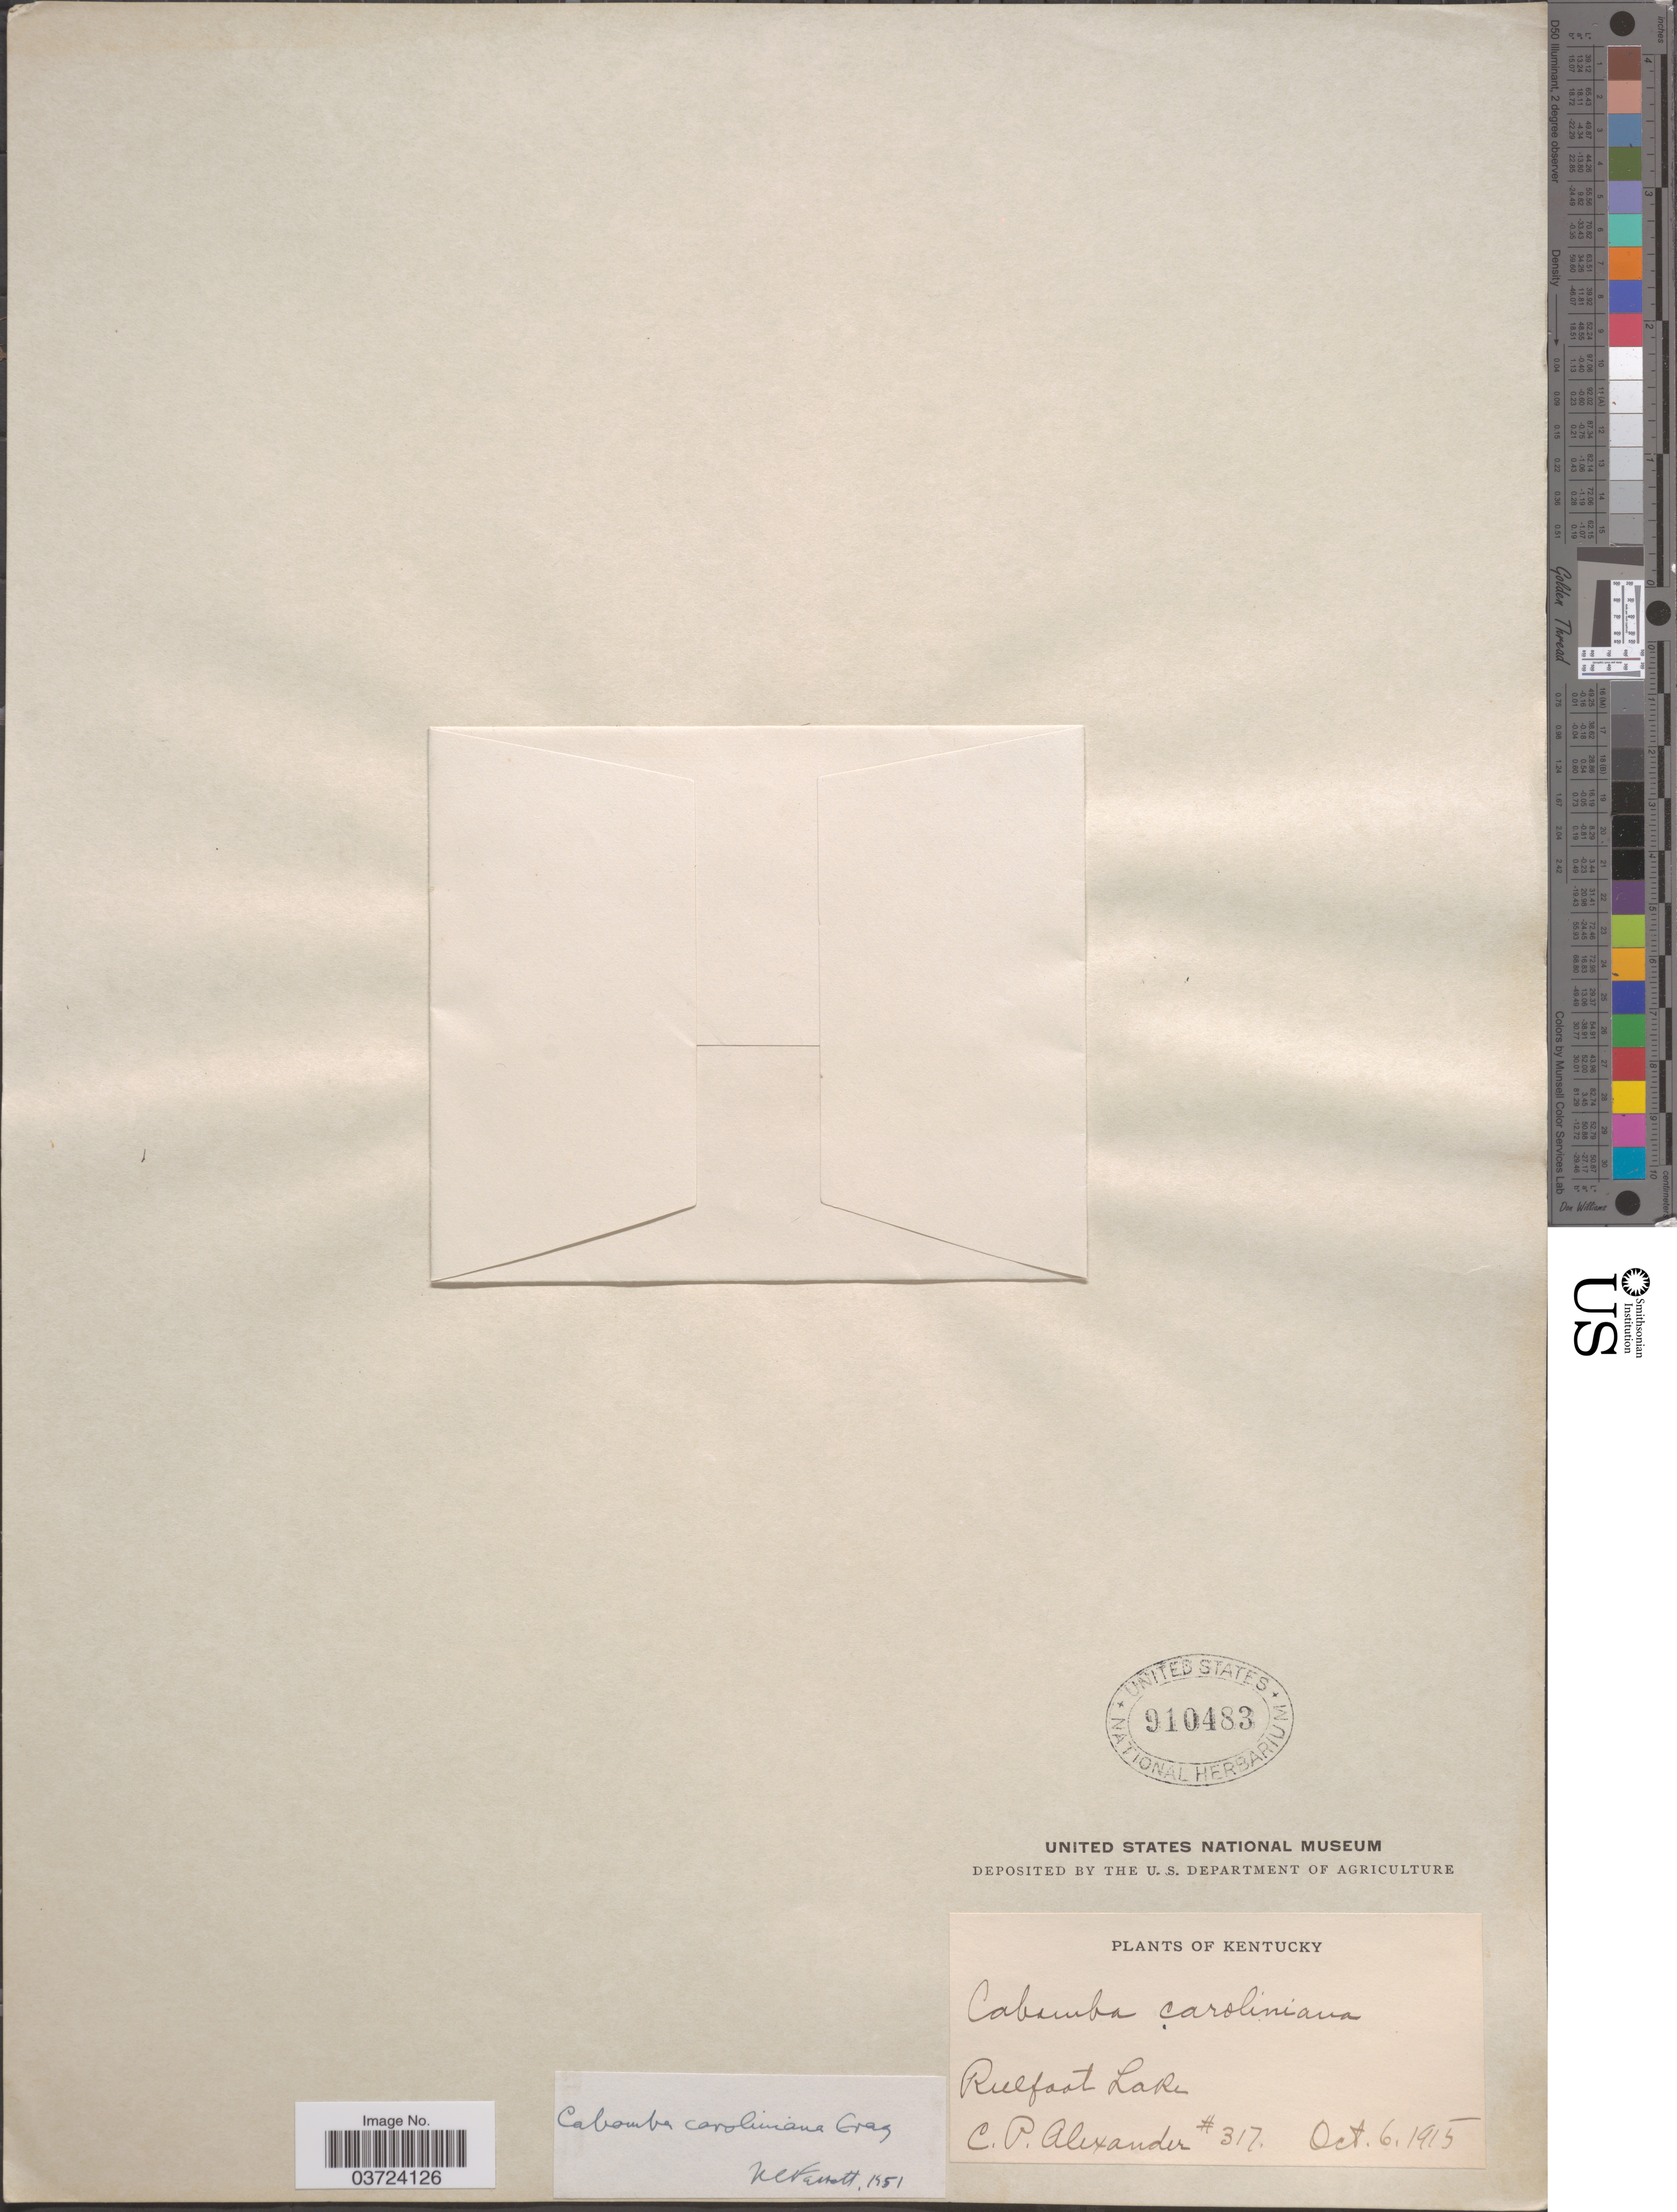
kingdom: Plantae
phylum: Tracheophyta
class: Magnoliopsida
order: Nymphaeales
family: Cabombaceae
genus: Cabomba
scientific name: Cabomba caroliniana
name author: A. Gray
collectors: C. P. Alexander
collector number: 317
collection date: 1915-10-06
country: United States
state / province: Kentucky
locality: Reelfoot Lake.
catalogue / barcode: US 910483